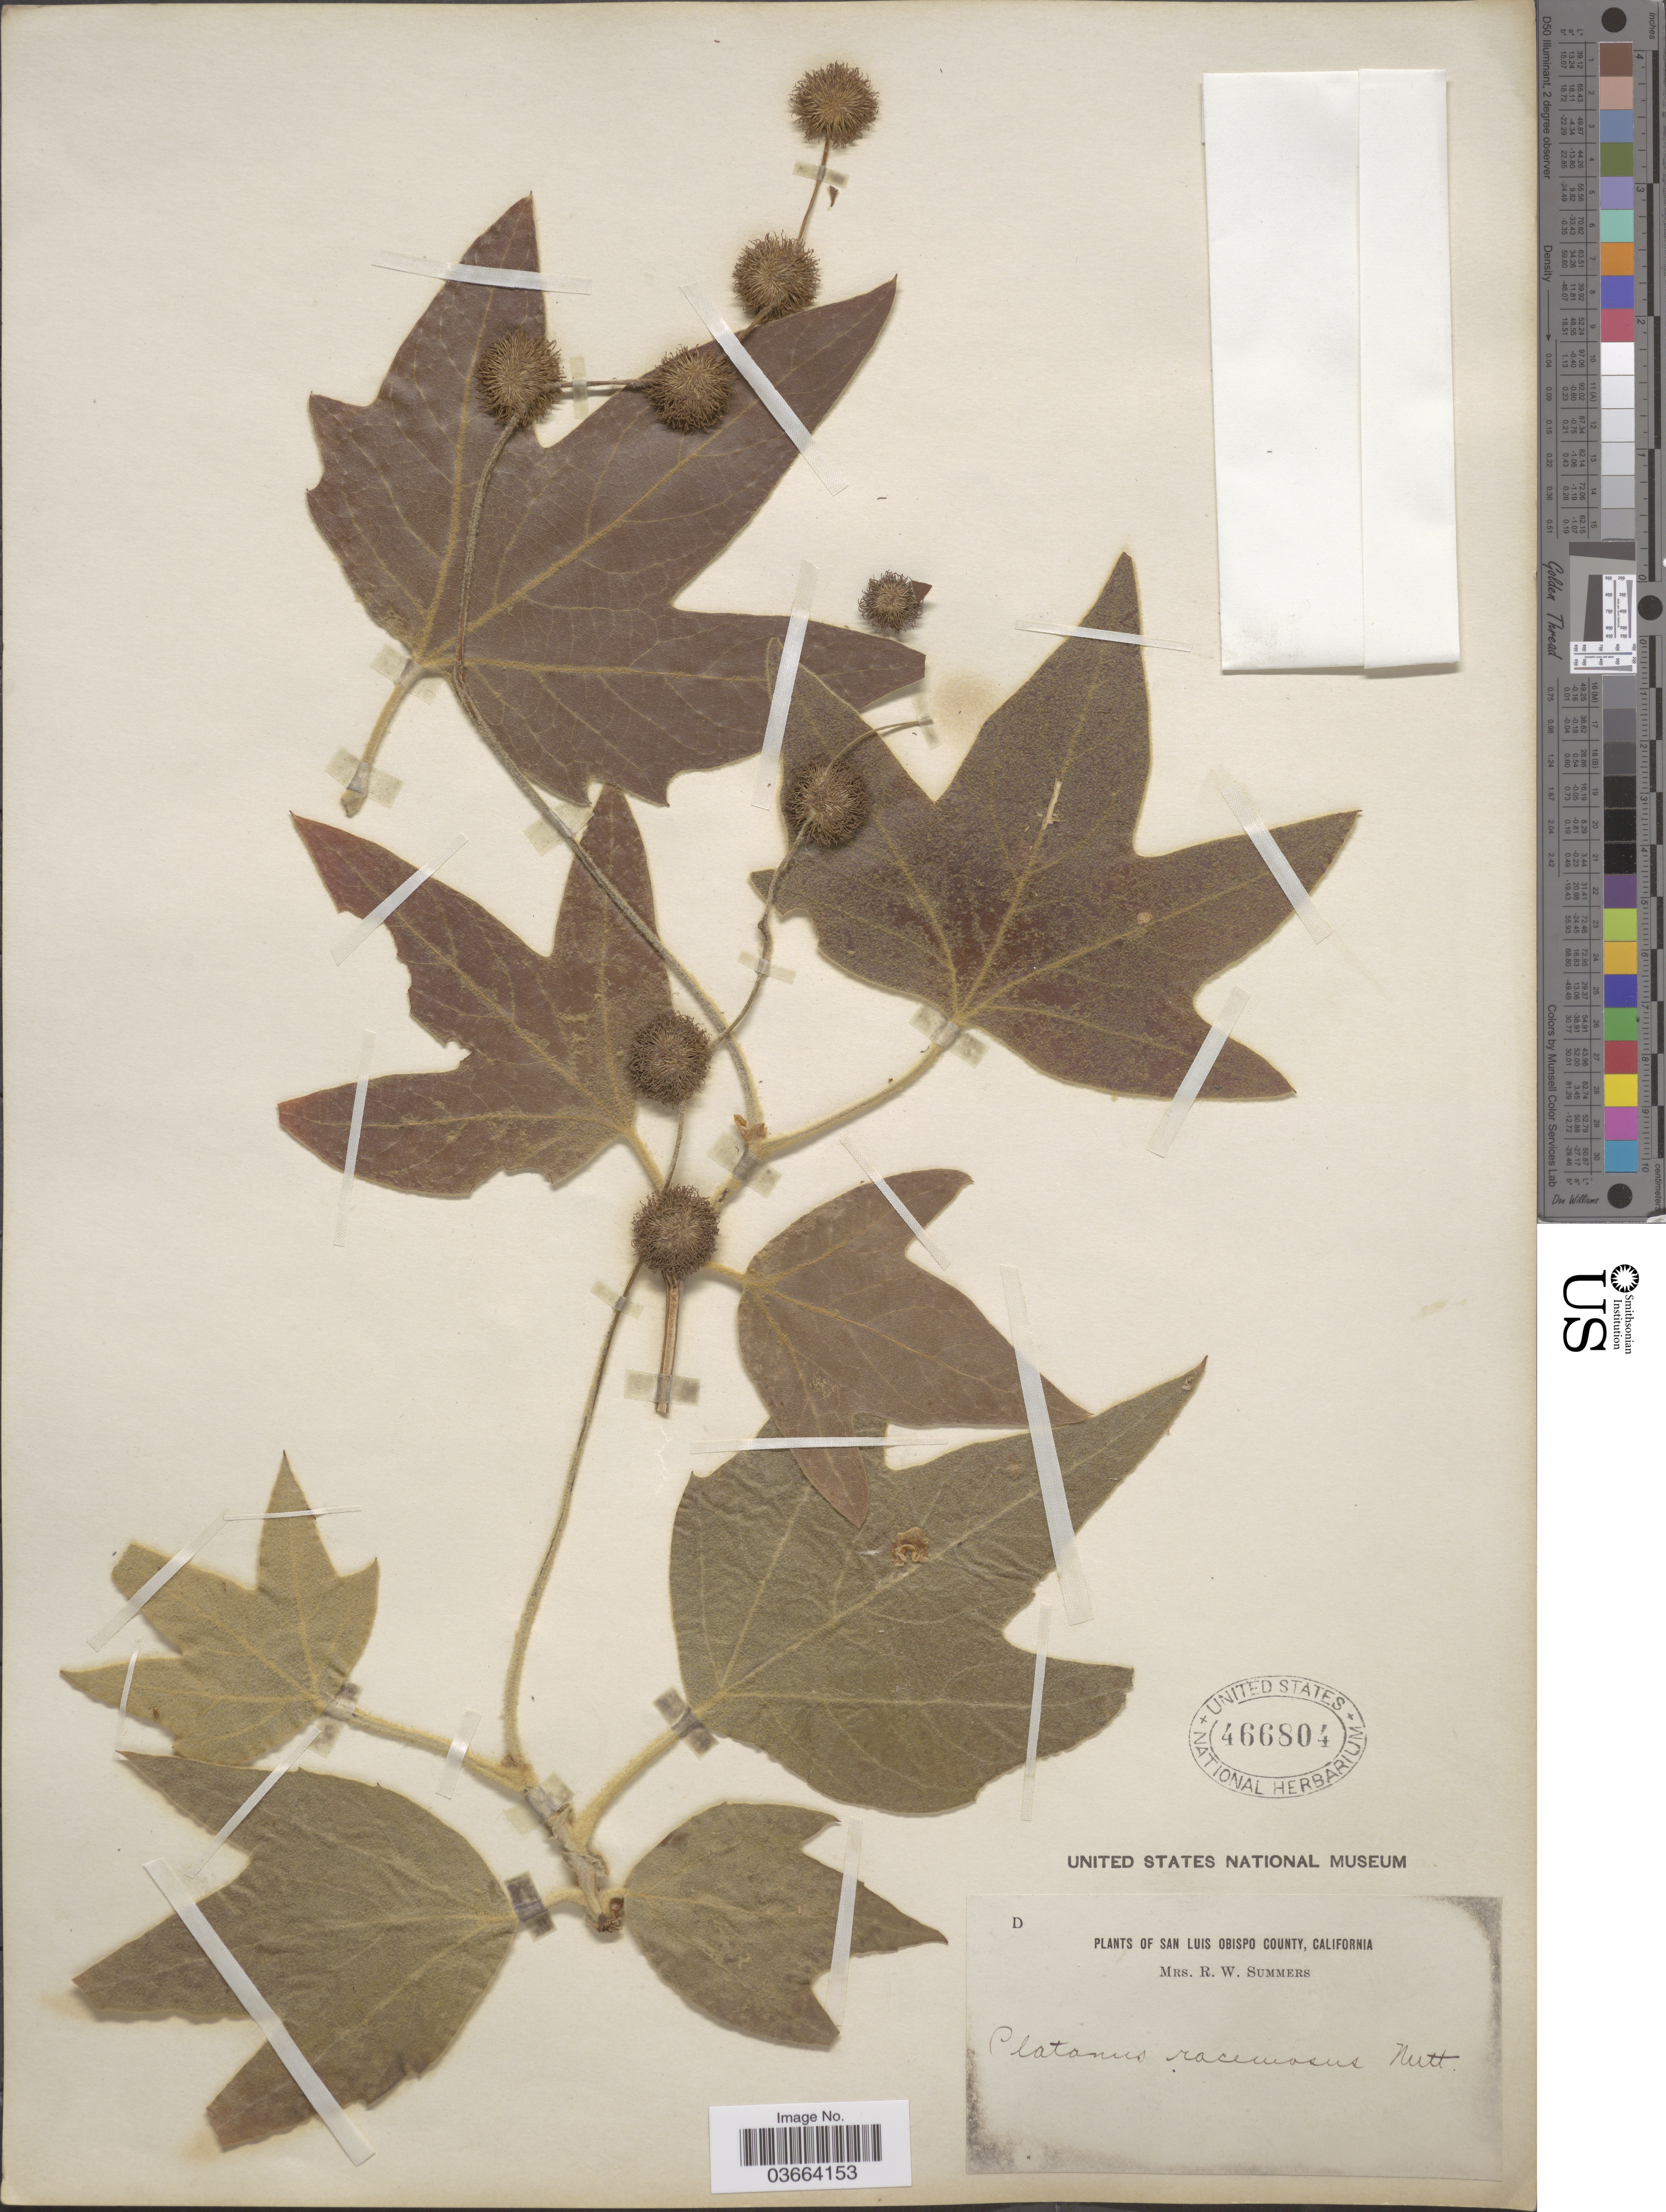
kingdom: Plantae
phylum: Tracheophyta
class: Magnoliopsida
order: Proteales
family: Platanaceae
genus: Platanus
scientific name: Platanus racemosa var. racemosa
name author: Nutt.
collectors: R. Summers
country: United States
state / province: California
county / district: San Luis Obispo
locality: San Luis Obispo County.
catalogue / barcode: US 466804